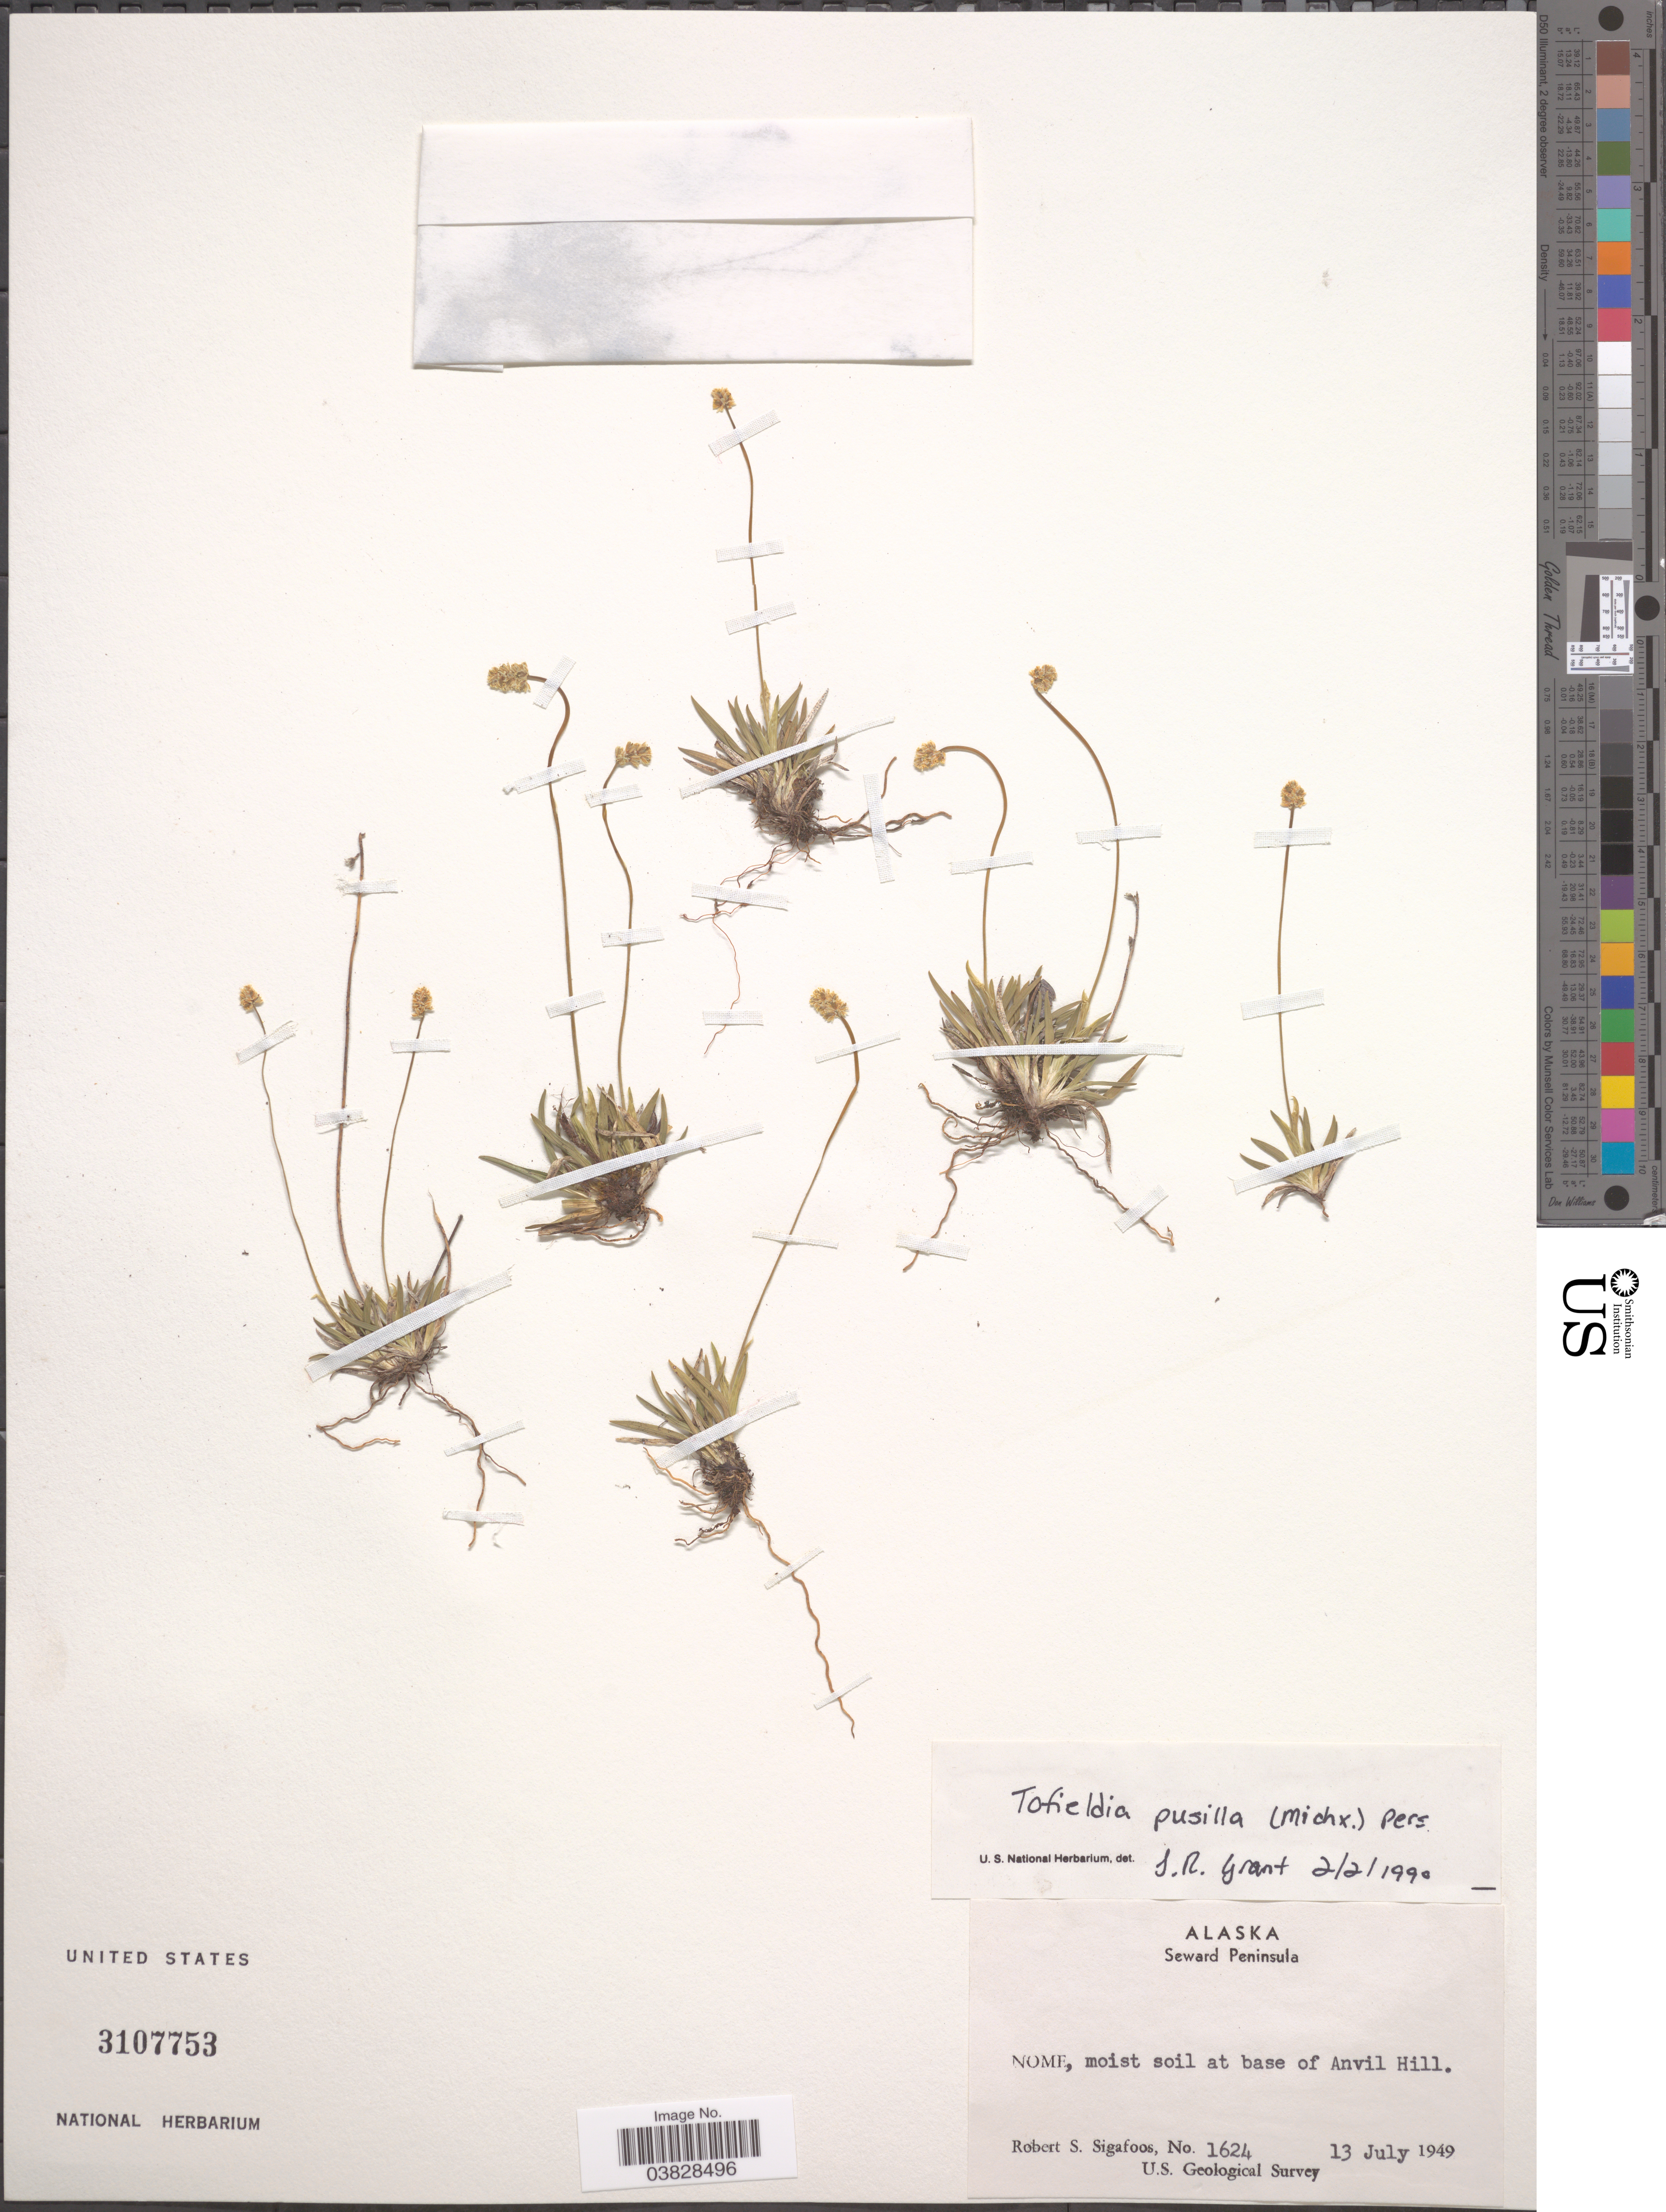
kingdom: Plantae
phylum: Tracheophyta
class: Liliopsida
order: Alismatales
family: Tofieldiaceae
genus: Tofieldia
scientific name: Tofieldia pusilla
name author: (Michx.) Pers.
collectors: R. Sigafoos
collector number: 1624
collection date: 1949-07-13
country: United States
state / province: Alaska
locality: Seward Peninsula. Nome, moist soil at base of Anvil Hill.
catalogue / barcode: US 3107753